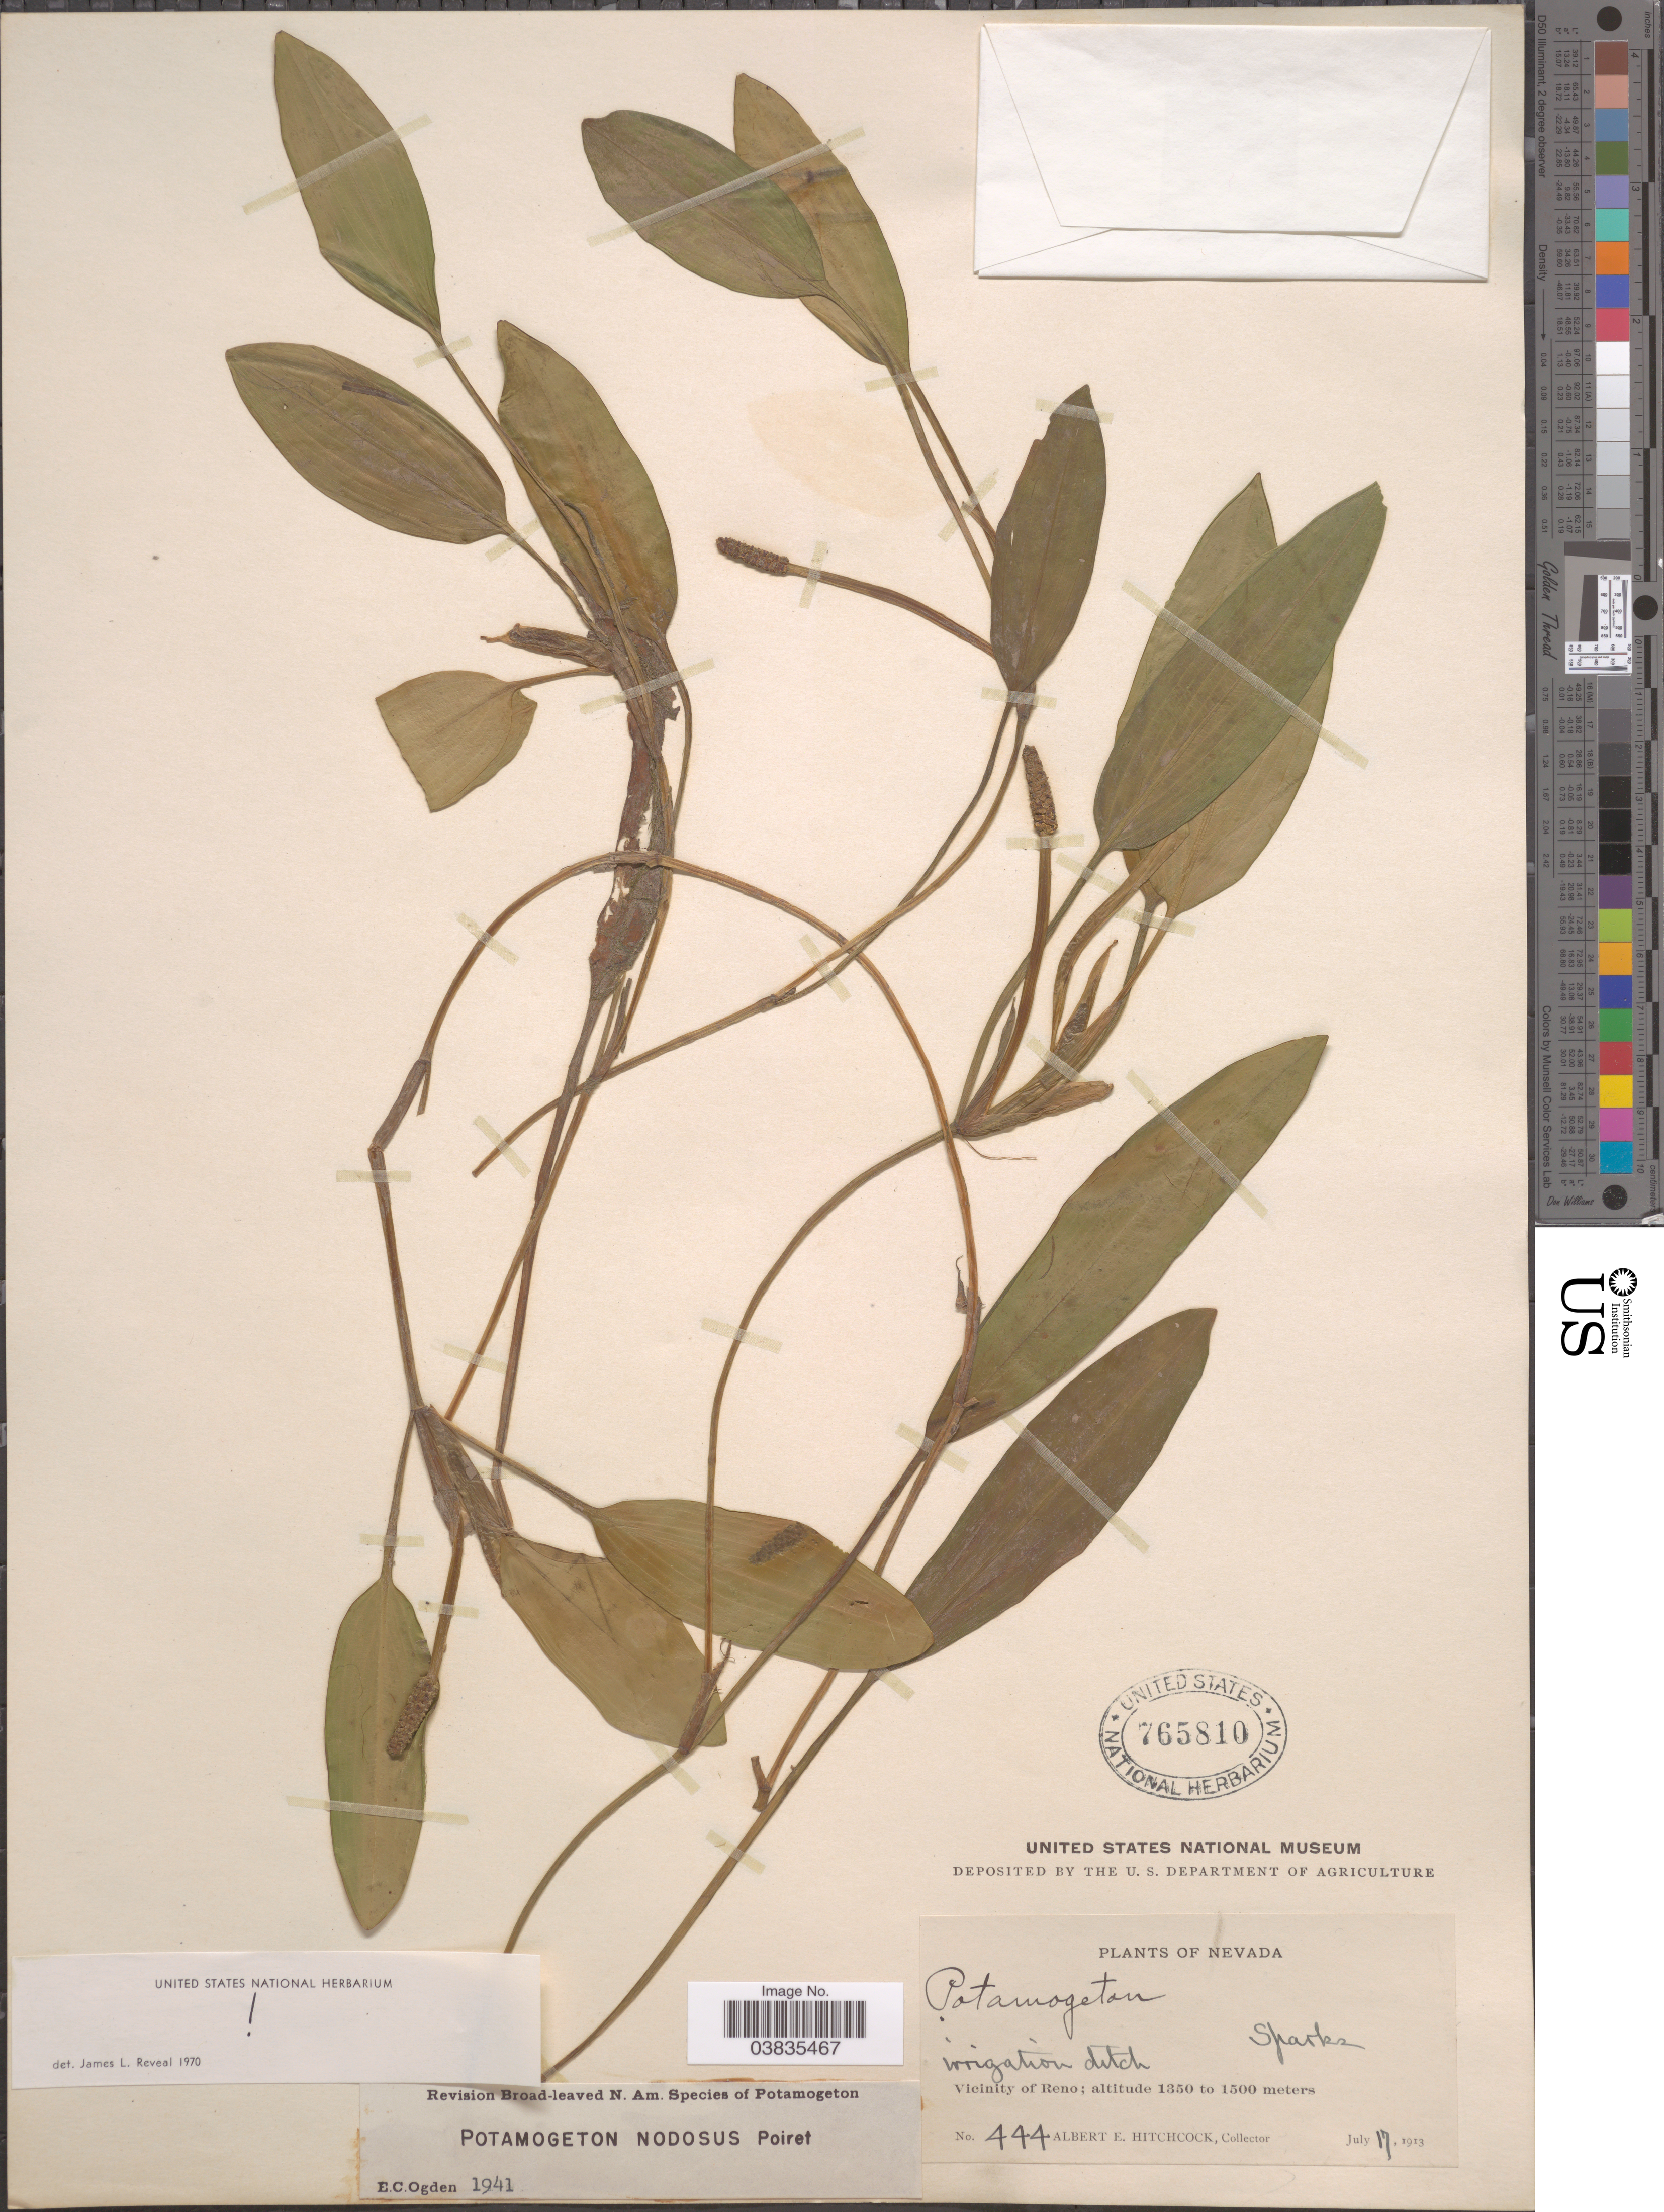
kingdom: Plantae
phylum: Tracheophyta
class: Liliopsida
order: Alismatales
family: Potamogetonaceae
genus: Potamogeton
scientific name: Potamogeton nodosus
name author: Poir.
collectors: A. Hitchcock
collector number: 444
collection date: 1913-07-17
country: United States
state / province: Nevada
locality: Vicinity of Reno.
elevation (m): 1350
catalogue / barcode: US 765810